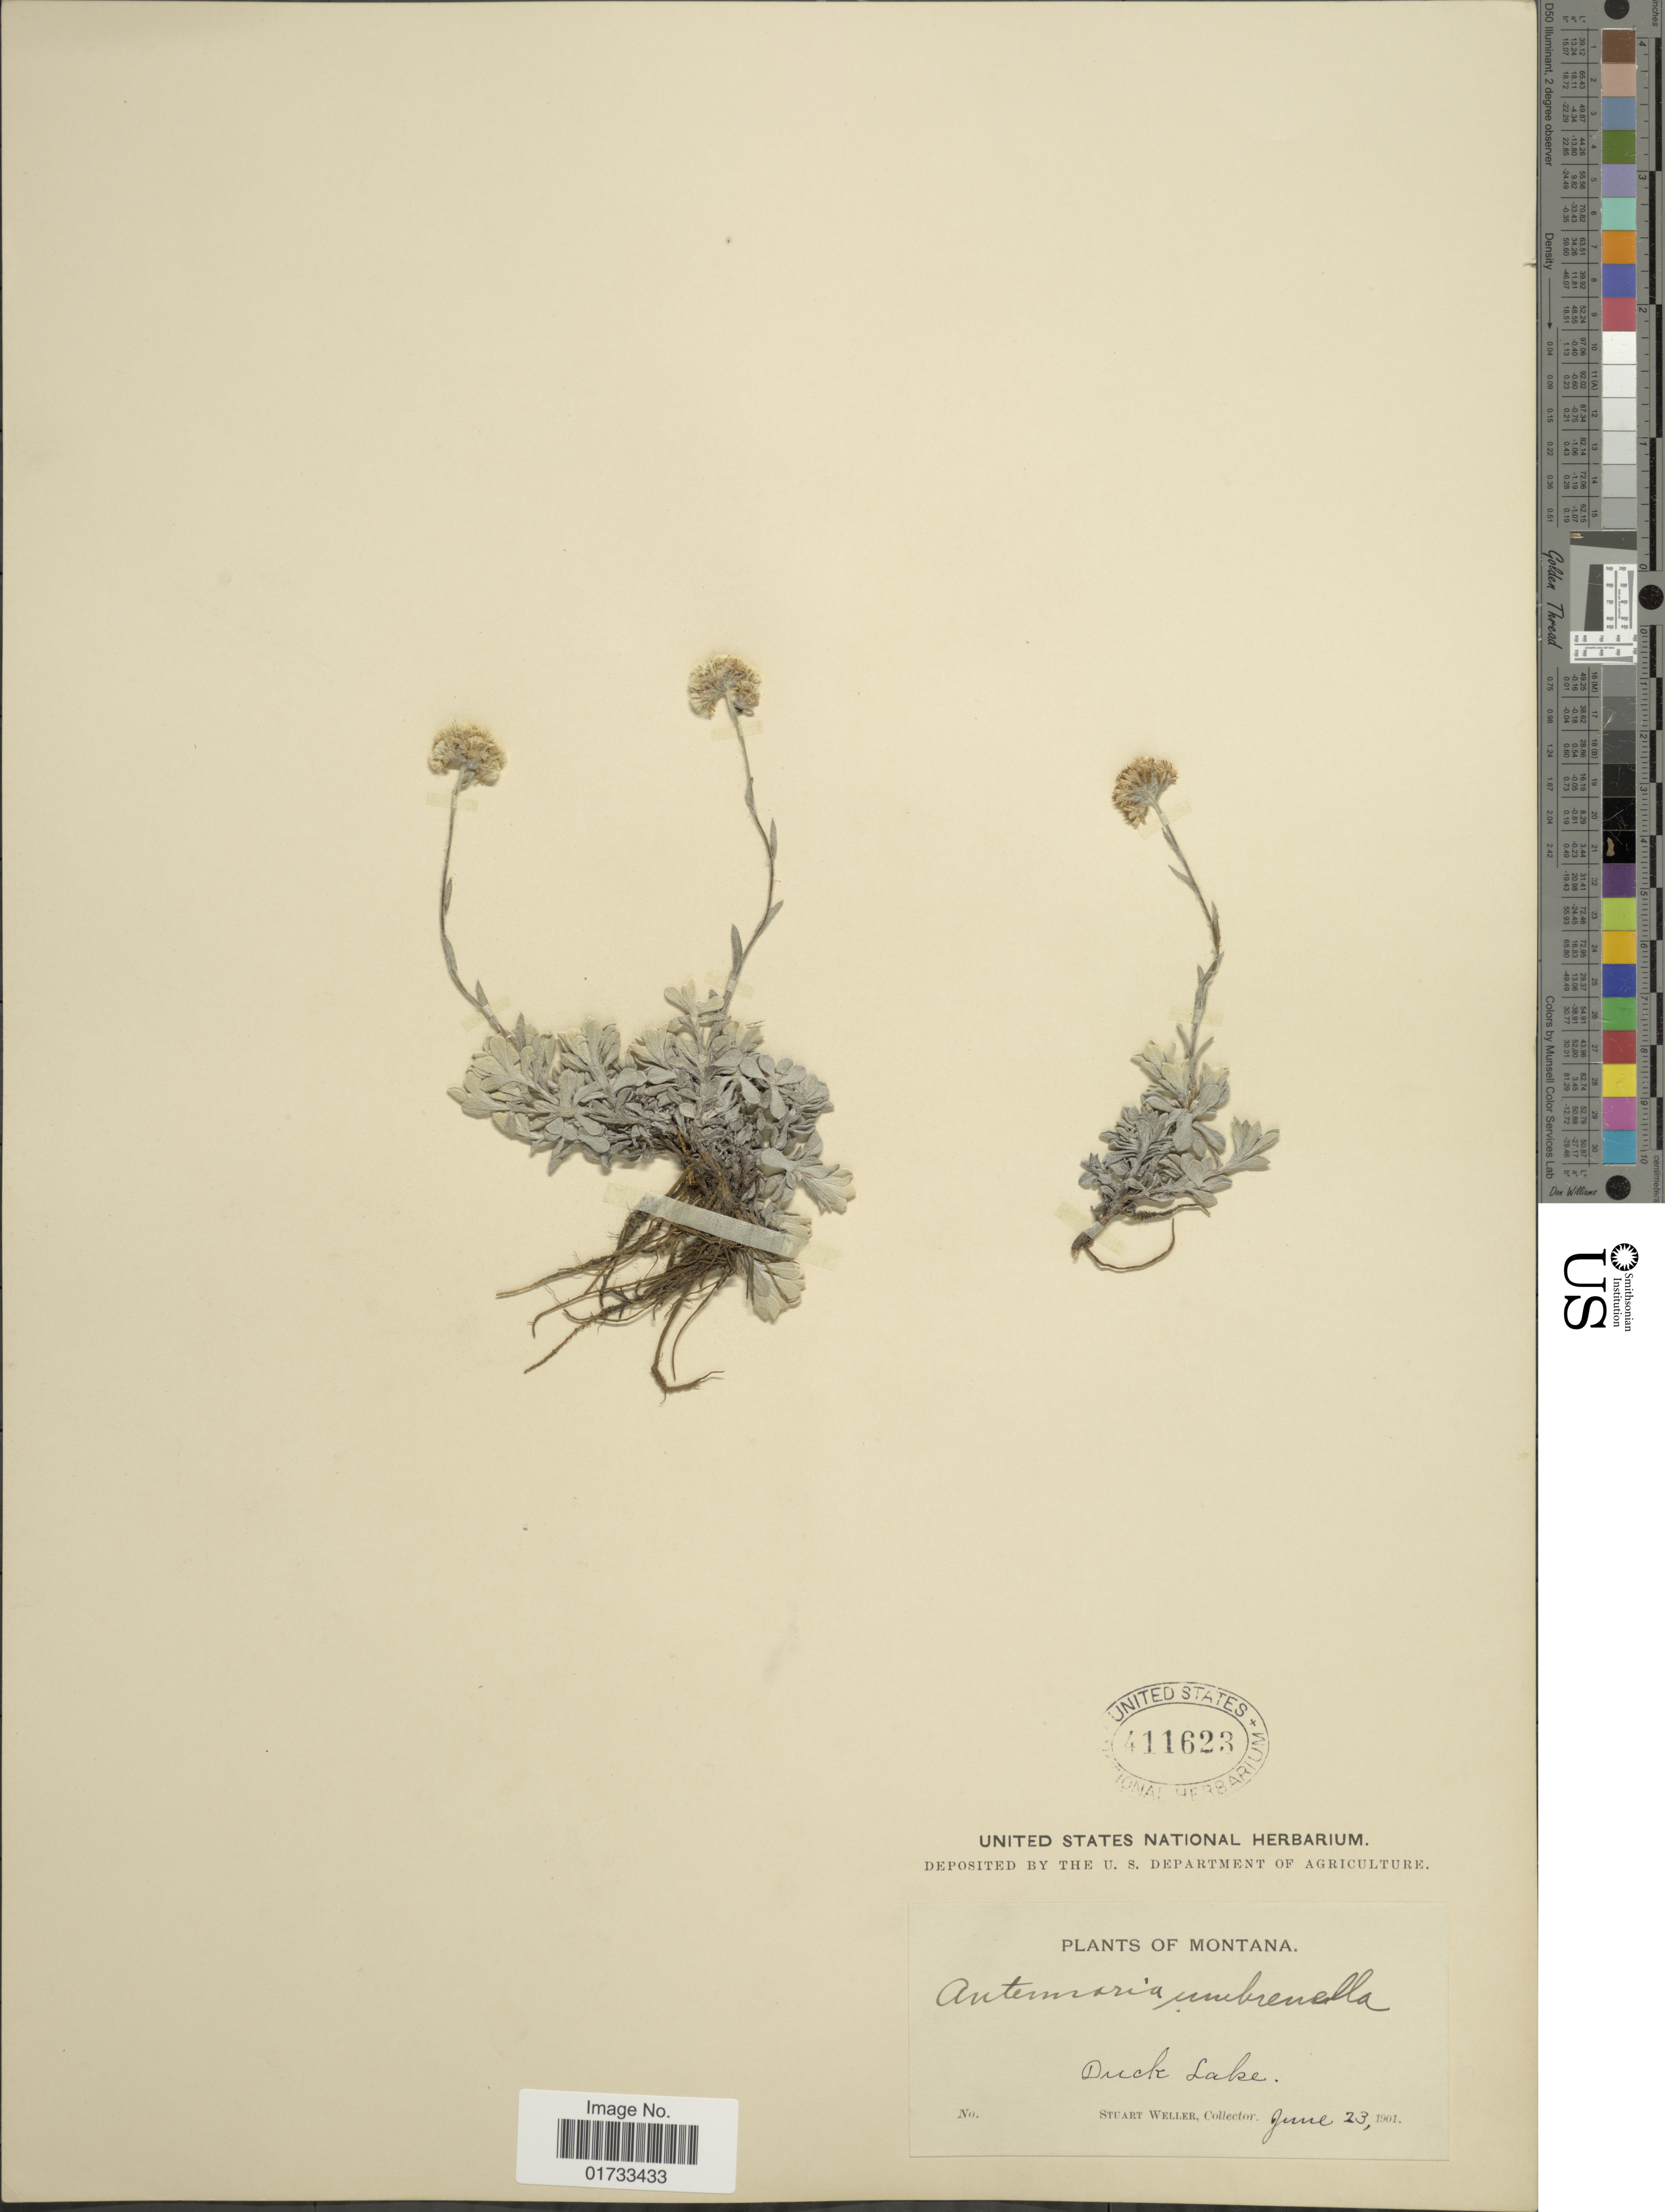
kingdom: Plantae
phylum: Tracheophyta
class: Magnoliopsida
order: Asterales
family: Asteraceae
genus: Antennaria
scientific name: Antennaria umbrinella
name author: Rydb.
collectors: S. Weller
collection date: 1901-06-23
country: United States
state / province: Montana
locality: Duck Lake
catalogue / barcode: US 411623